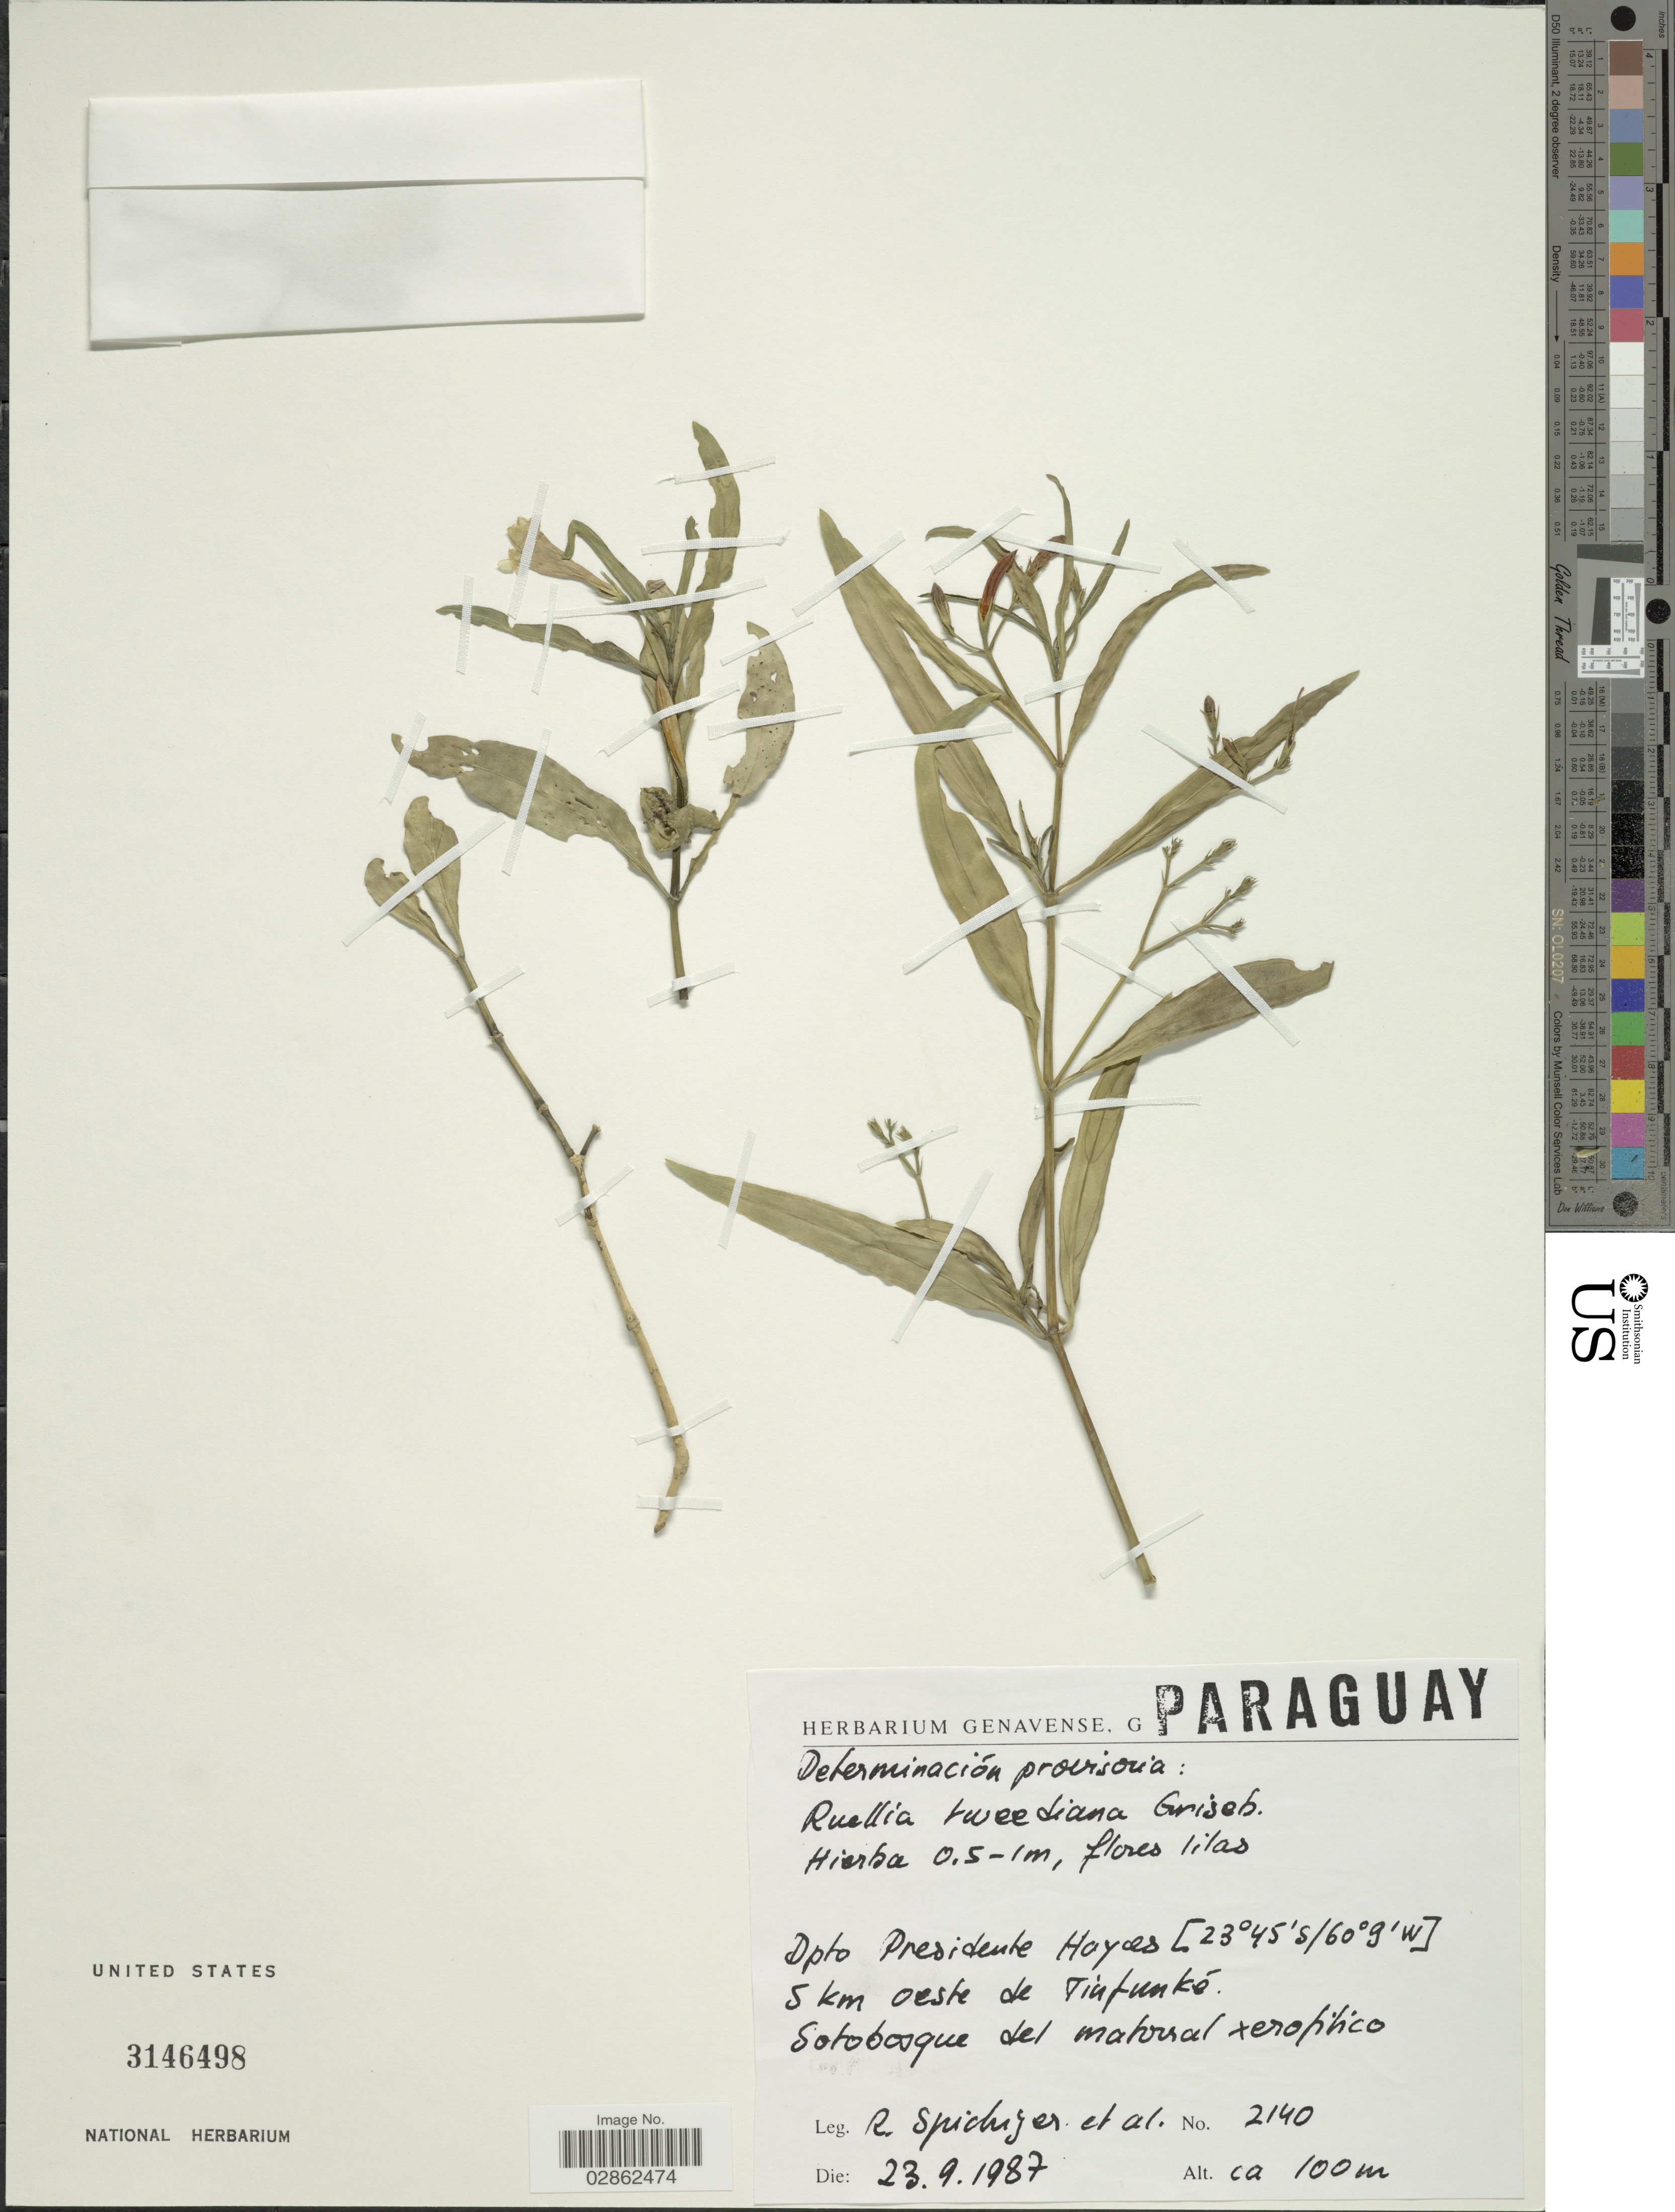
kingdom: Plantae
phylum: Tracheophyta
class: Magnoliopsida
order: Lamiales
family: Acanthaceae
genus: Ruellia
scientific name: Ruellia tweediana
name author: Griseb.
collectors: R. Spichiger & et al.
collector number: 2140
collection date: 1987-09-23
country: Paraguay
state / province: Presidente Hayes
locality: Dpto Presidente Hayes. 5 km oeste de Tinpunké.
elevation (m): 100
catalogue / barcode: US 3146498